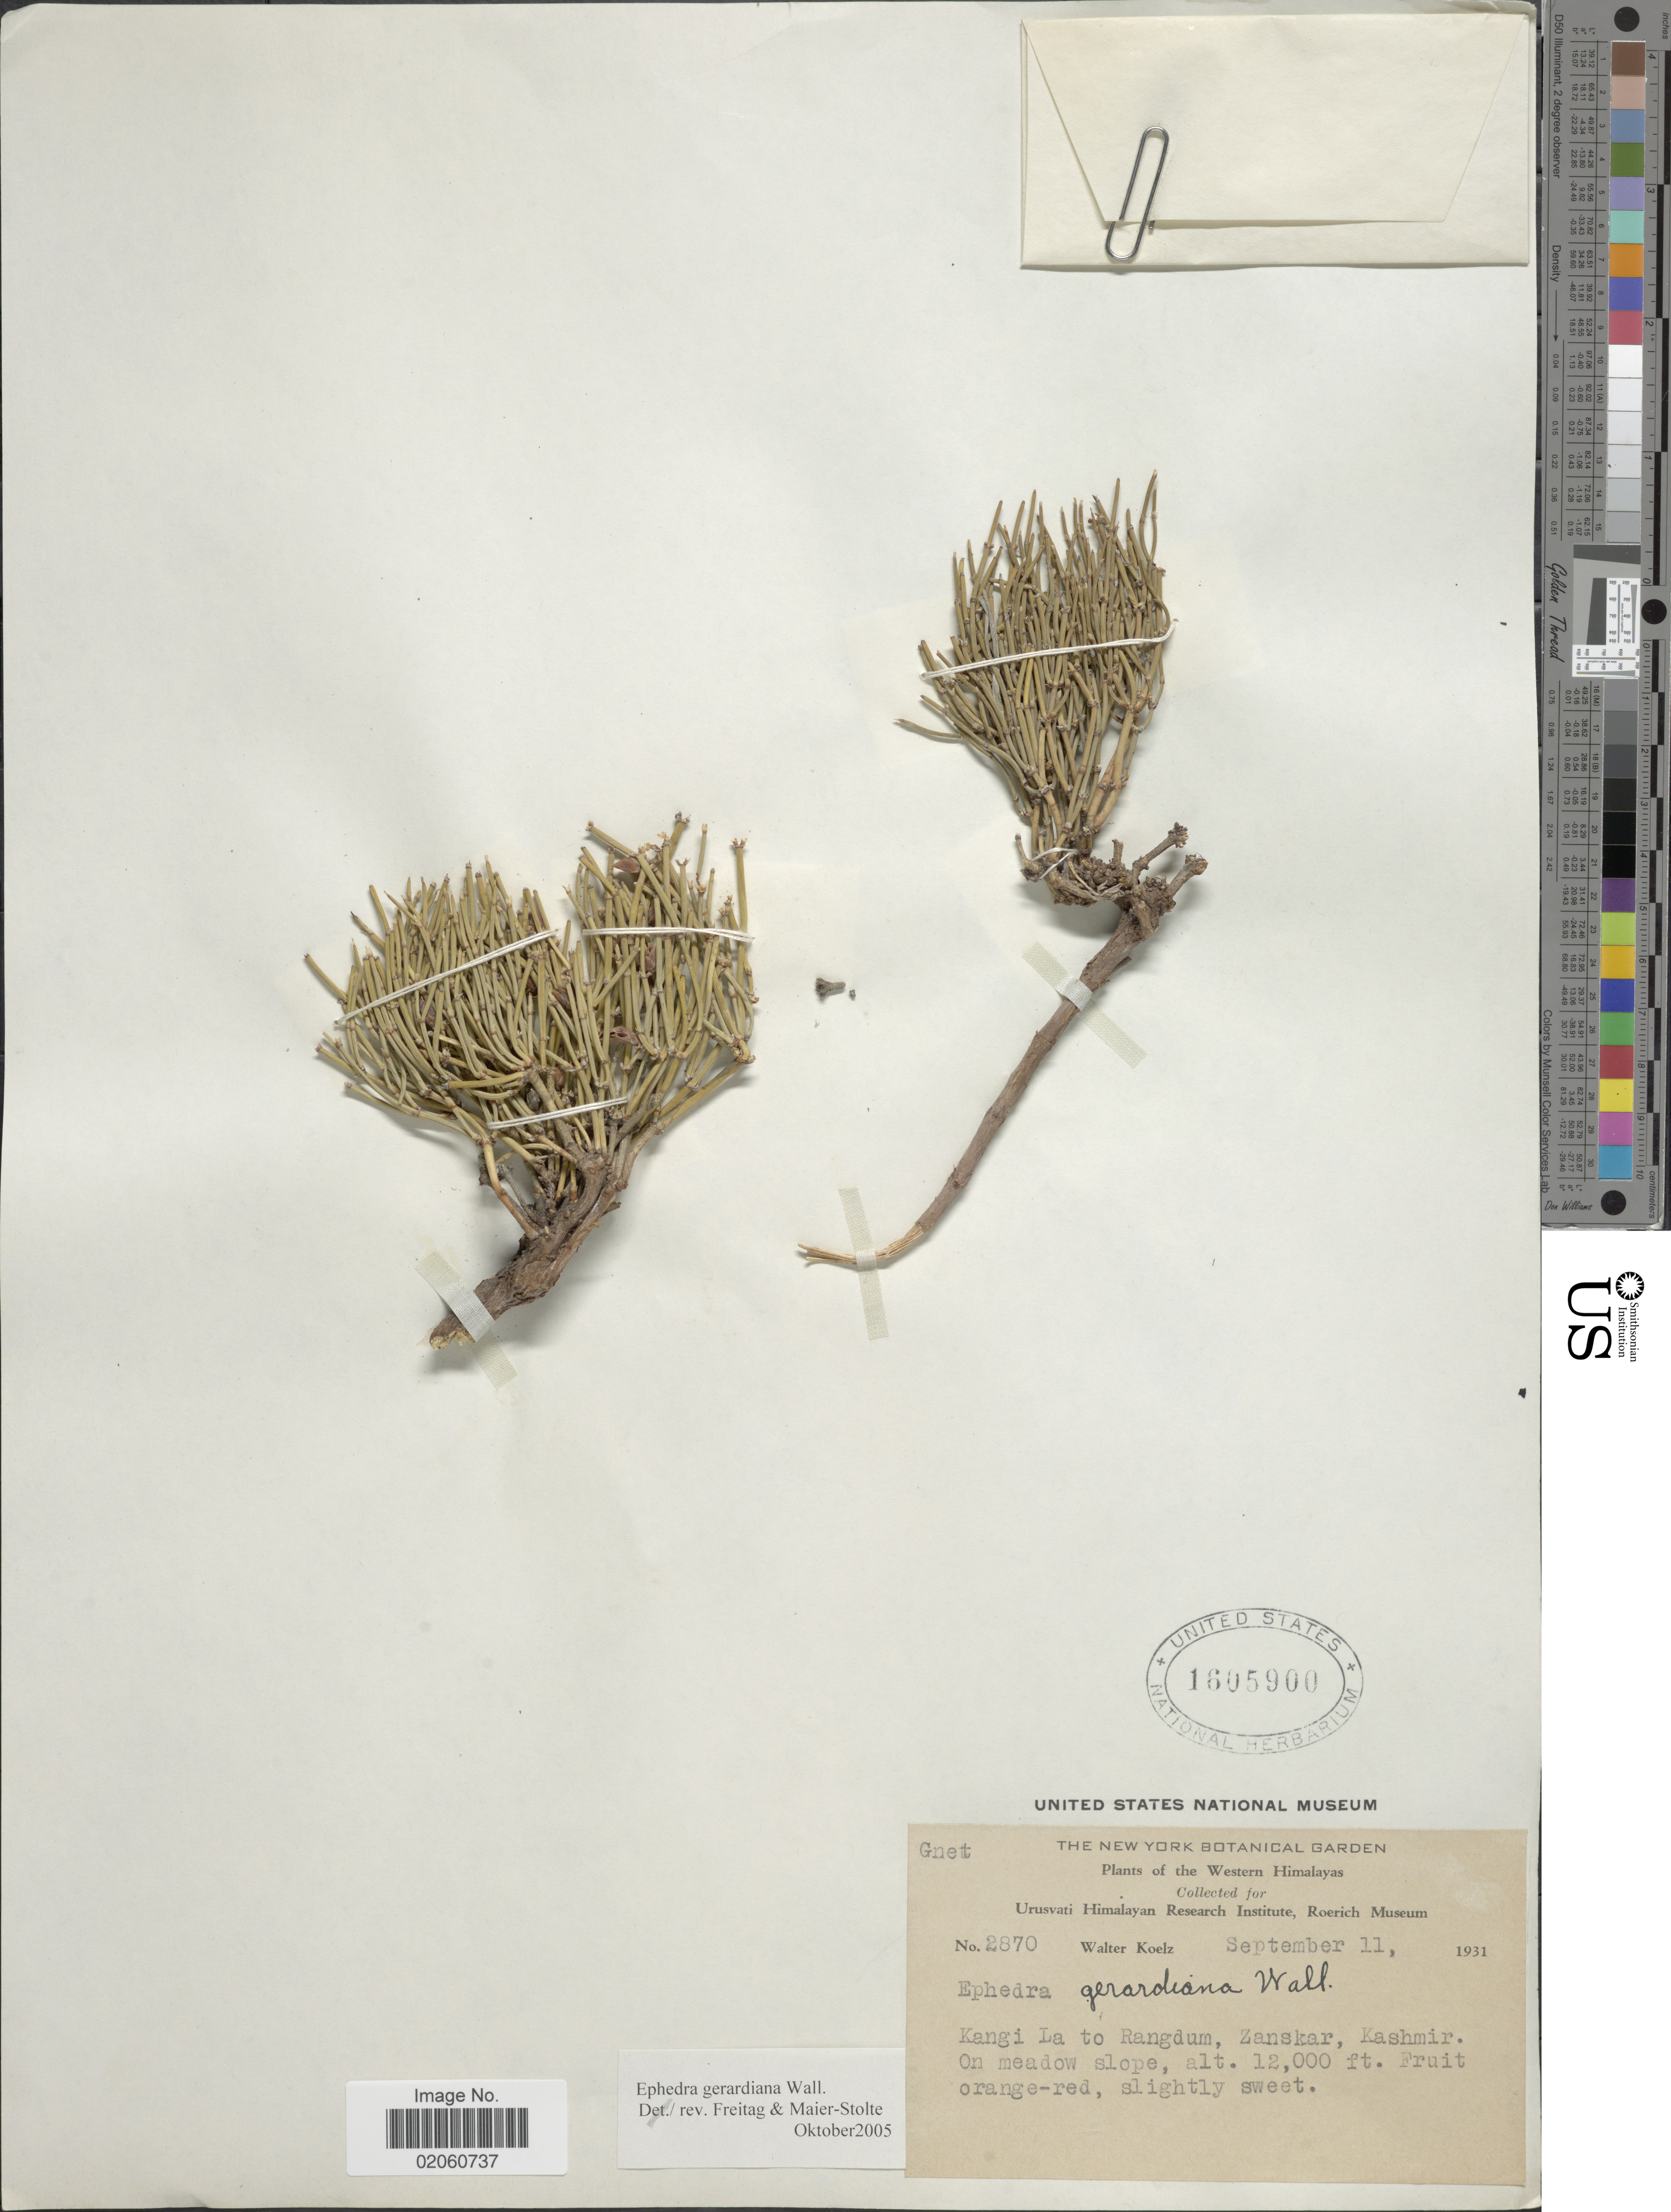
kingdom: Plantae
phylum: Tracheophyta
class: Gnetopsida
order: Ephedrales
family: Ephedraceae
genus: Ephedra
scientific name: Ephedra gerardiana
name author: Wall. ex Klotzsch & Garcke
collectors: W. N. Koelz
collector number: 2870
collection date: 1931-09-11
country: India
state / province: Jammu and Kashmir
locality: The Western Himalayas, Kangi La to Rangdum, Zanskar, Kashmir. On meadow slope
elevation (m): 3658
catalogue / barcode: US 1605900